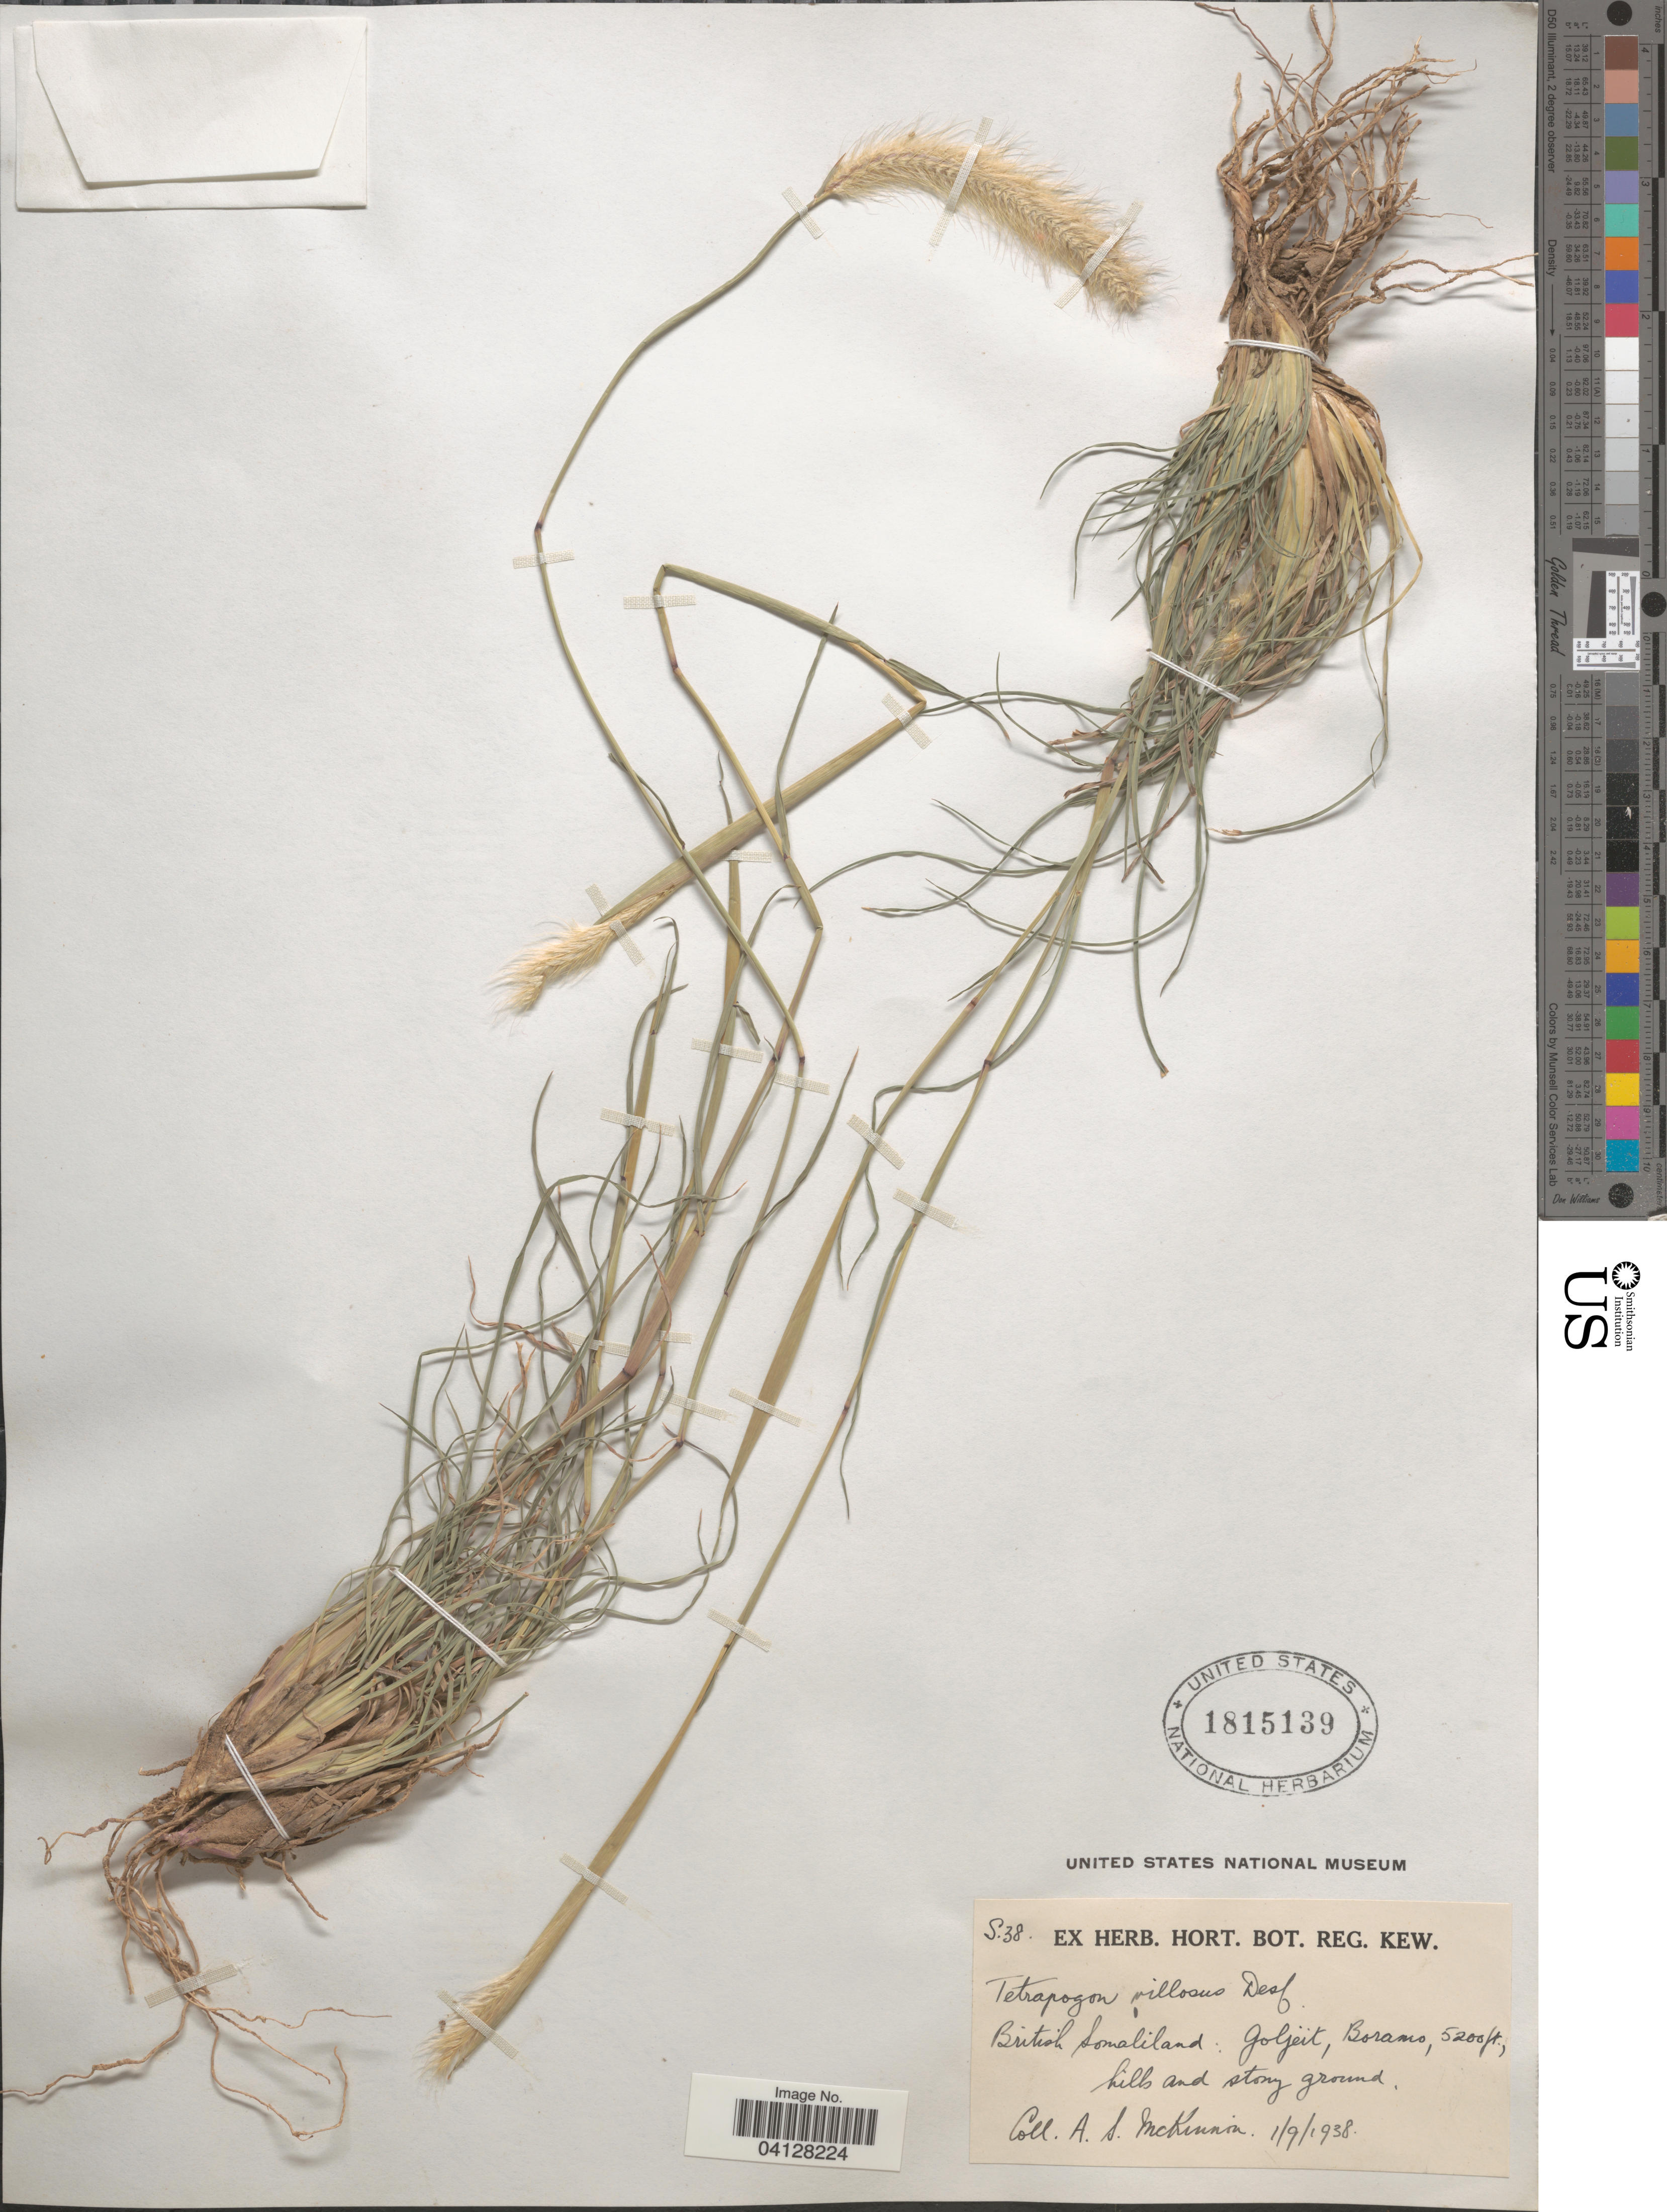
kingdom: Plantae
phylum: Tracheophyta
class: Liliopsida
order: Poales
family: Poaceae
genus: Tetrapogon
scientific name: Tetrapogon villosus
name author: Desf.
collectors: A. Mckinnon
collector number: S38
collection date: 1938-09-01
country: Somalia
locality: British Somaliland: Goljeit, Boramo.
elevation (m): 1585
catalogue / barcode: US 1815139